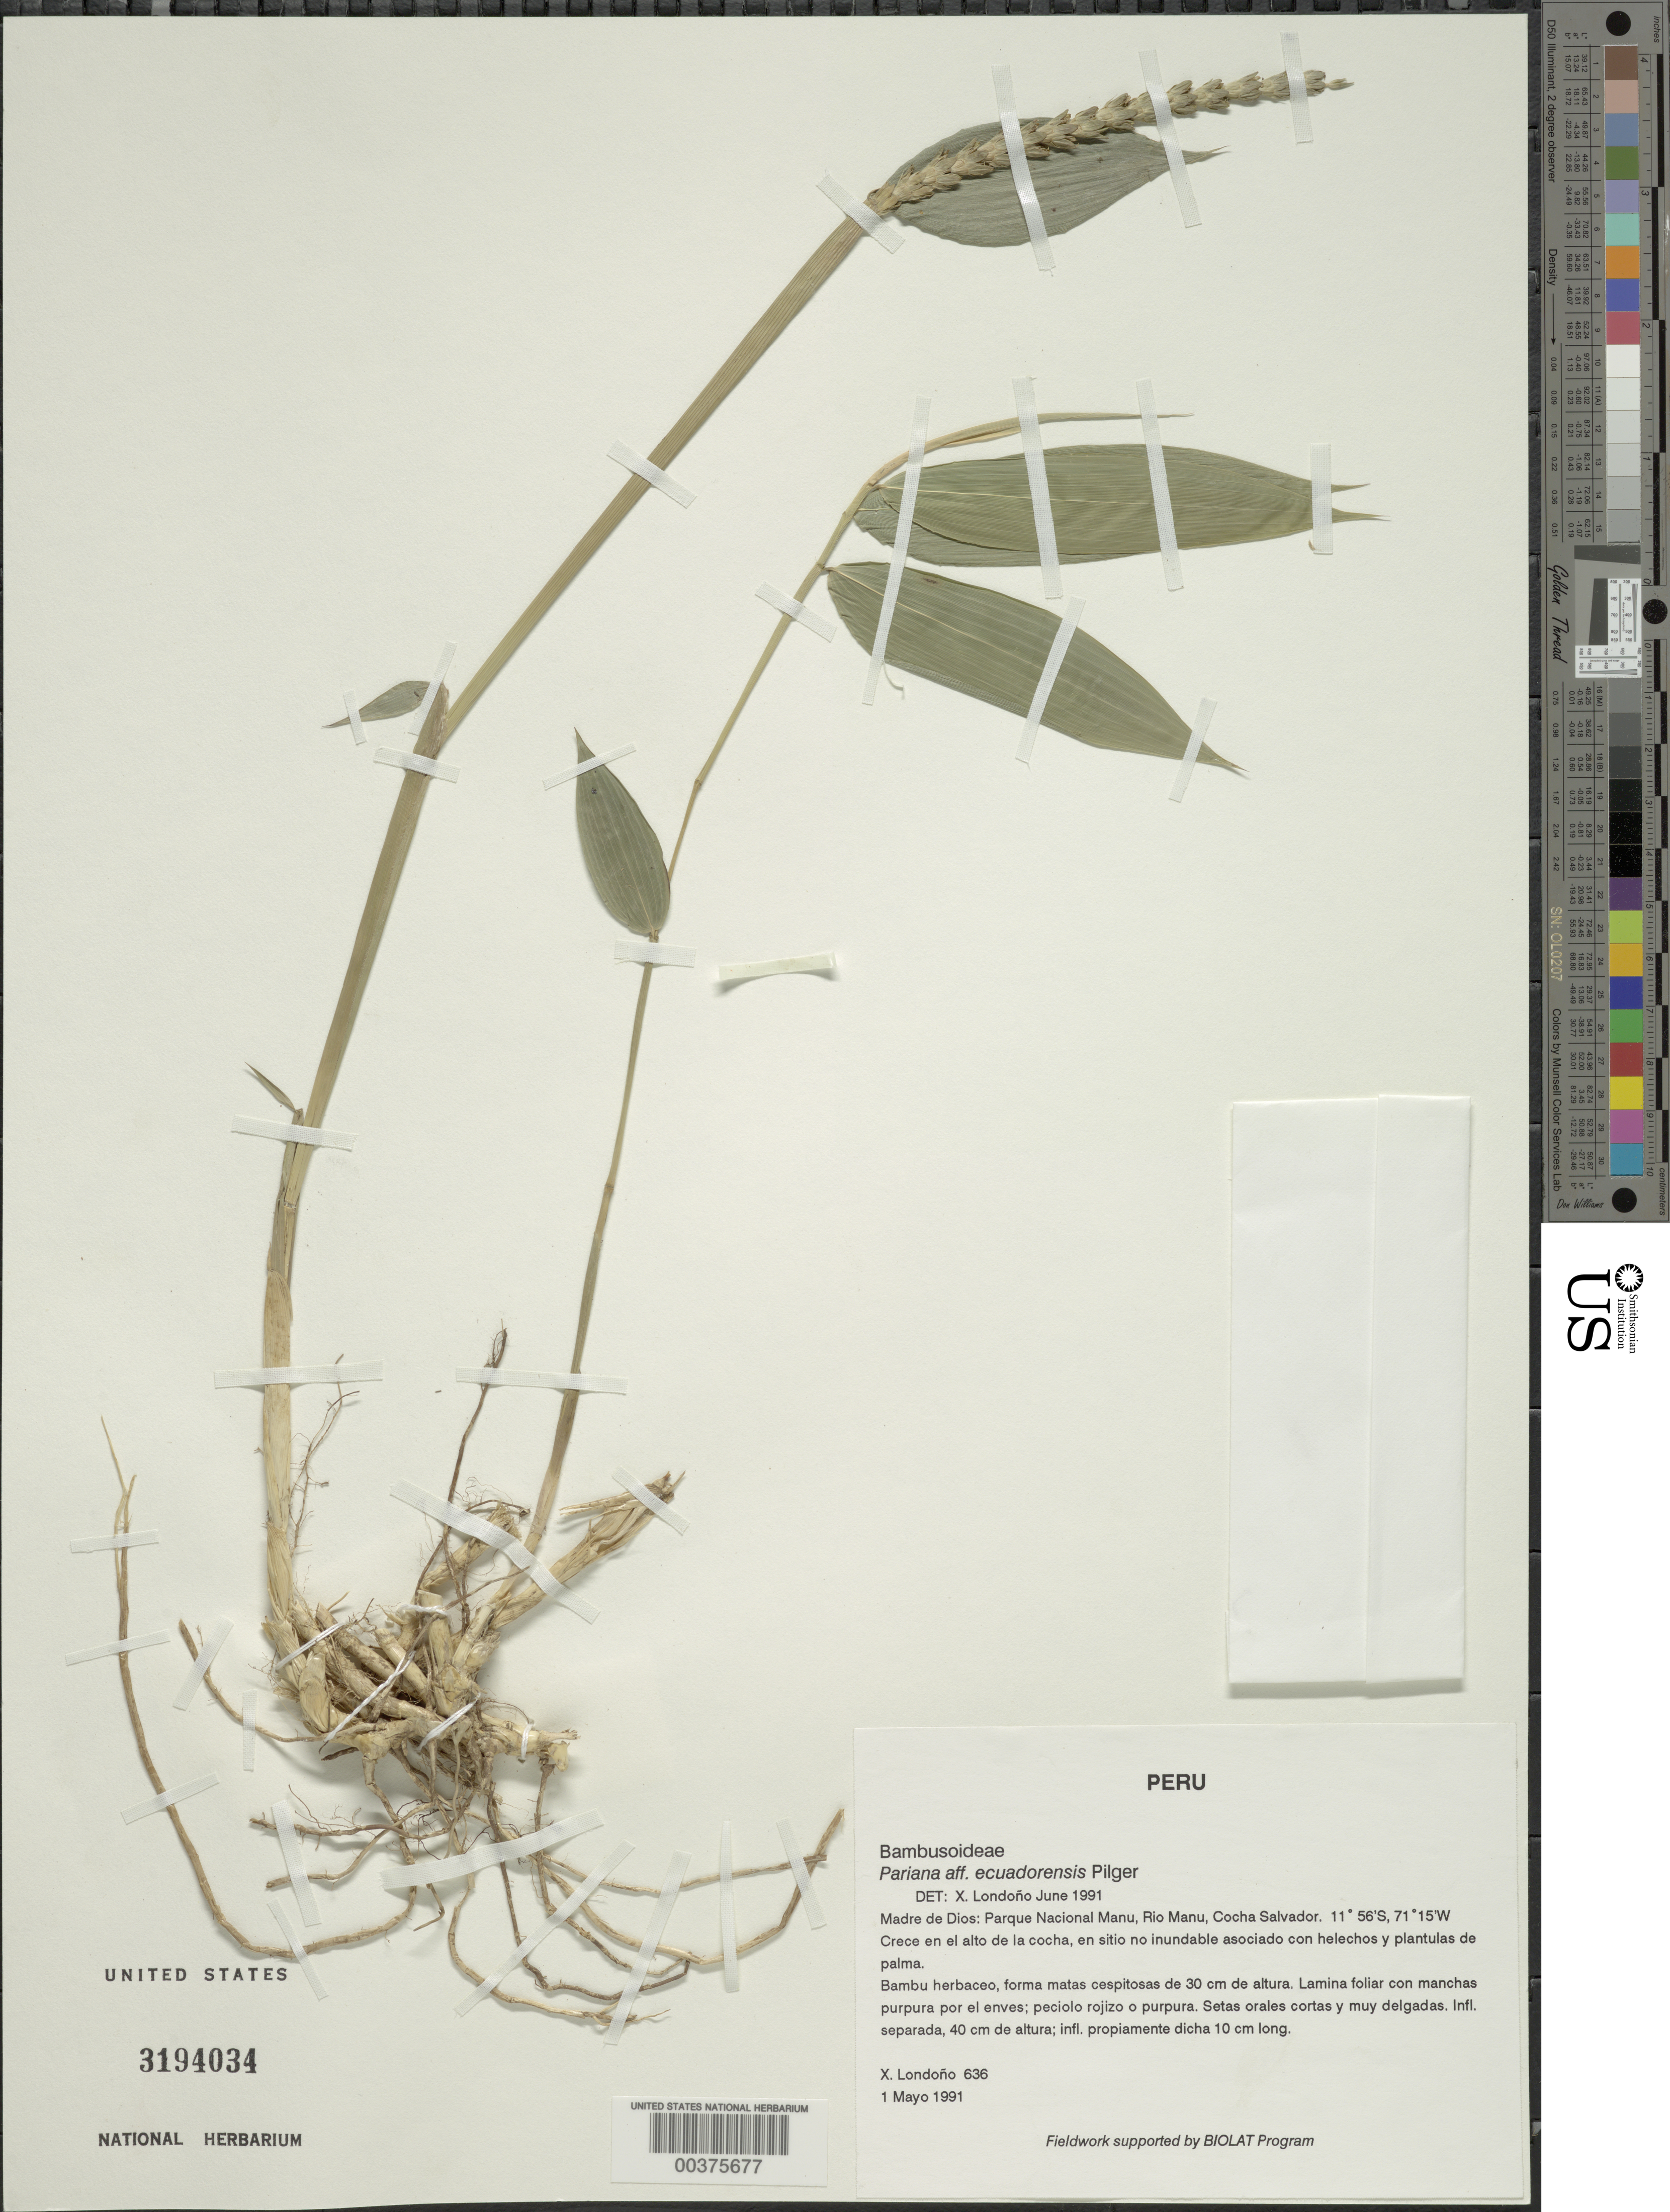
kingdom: Plantae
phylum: Tracheophyta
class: Liliopsida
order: Poales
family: Poaceae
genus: Pariana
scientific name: Pariana ecuadorensis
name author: Pilg.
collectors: X. Londoño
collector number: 636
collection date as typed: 01 May 1991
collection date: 1991-05-01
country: Peru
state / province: Madre de Dios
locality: Parque nacional manu, rio manu, cocha salvador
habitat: Crece en el alto de la cocha, en sitio no inundable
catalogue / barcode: US 3194034